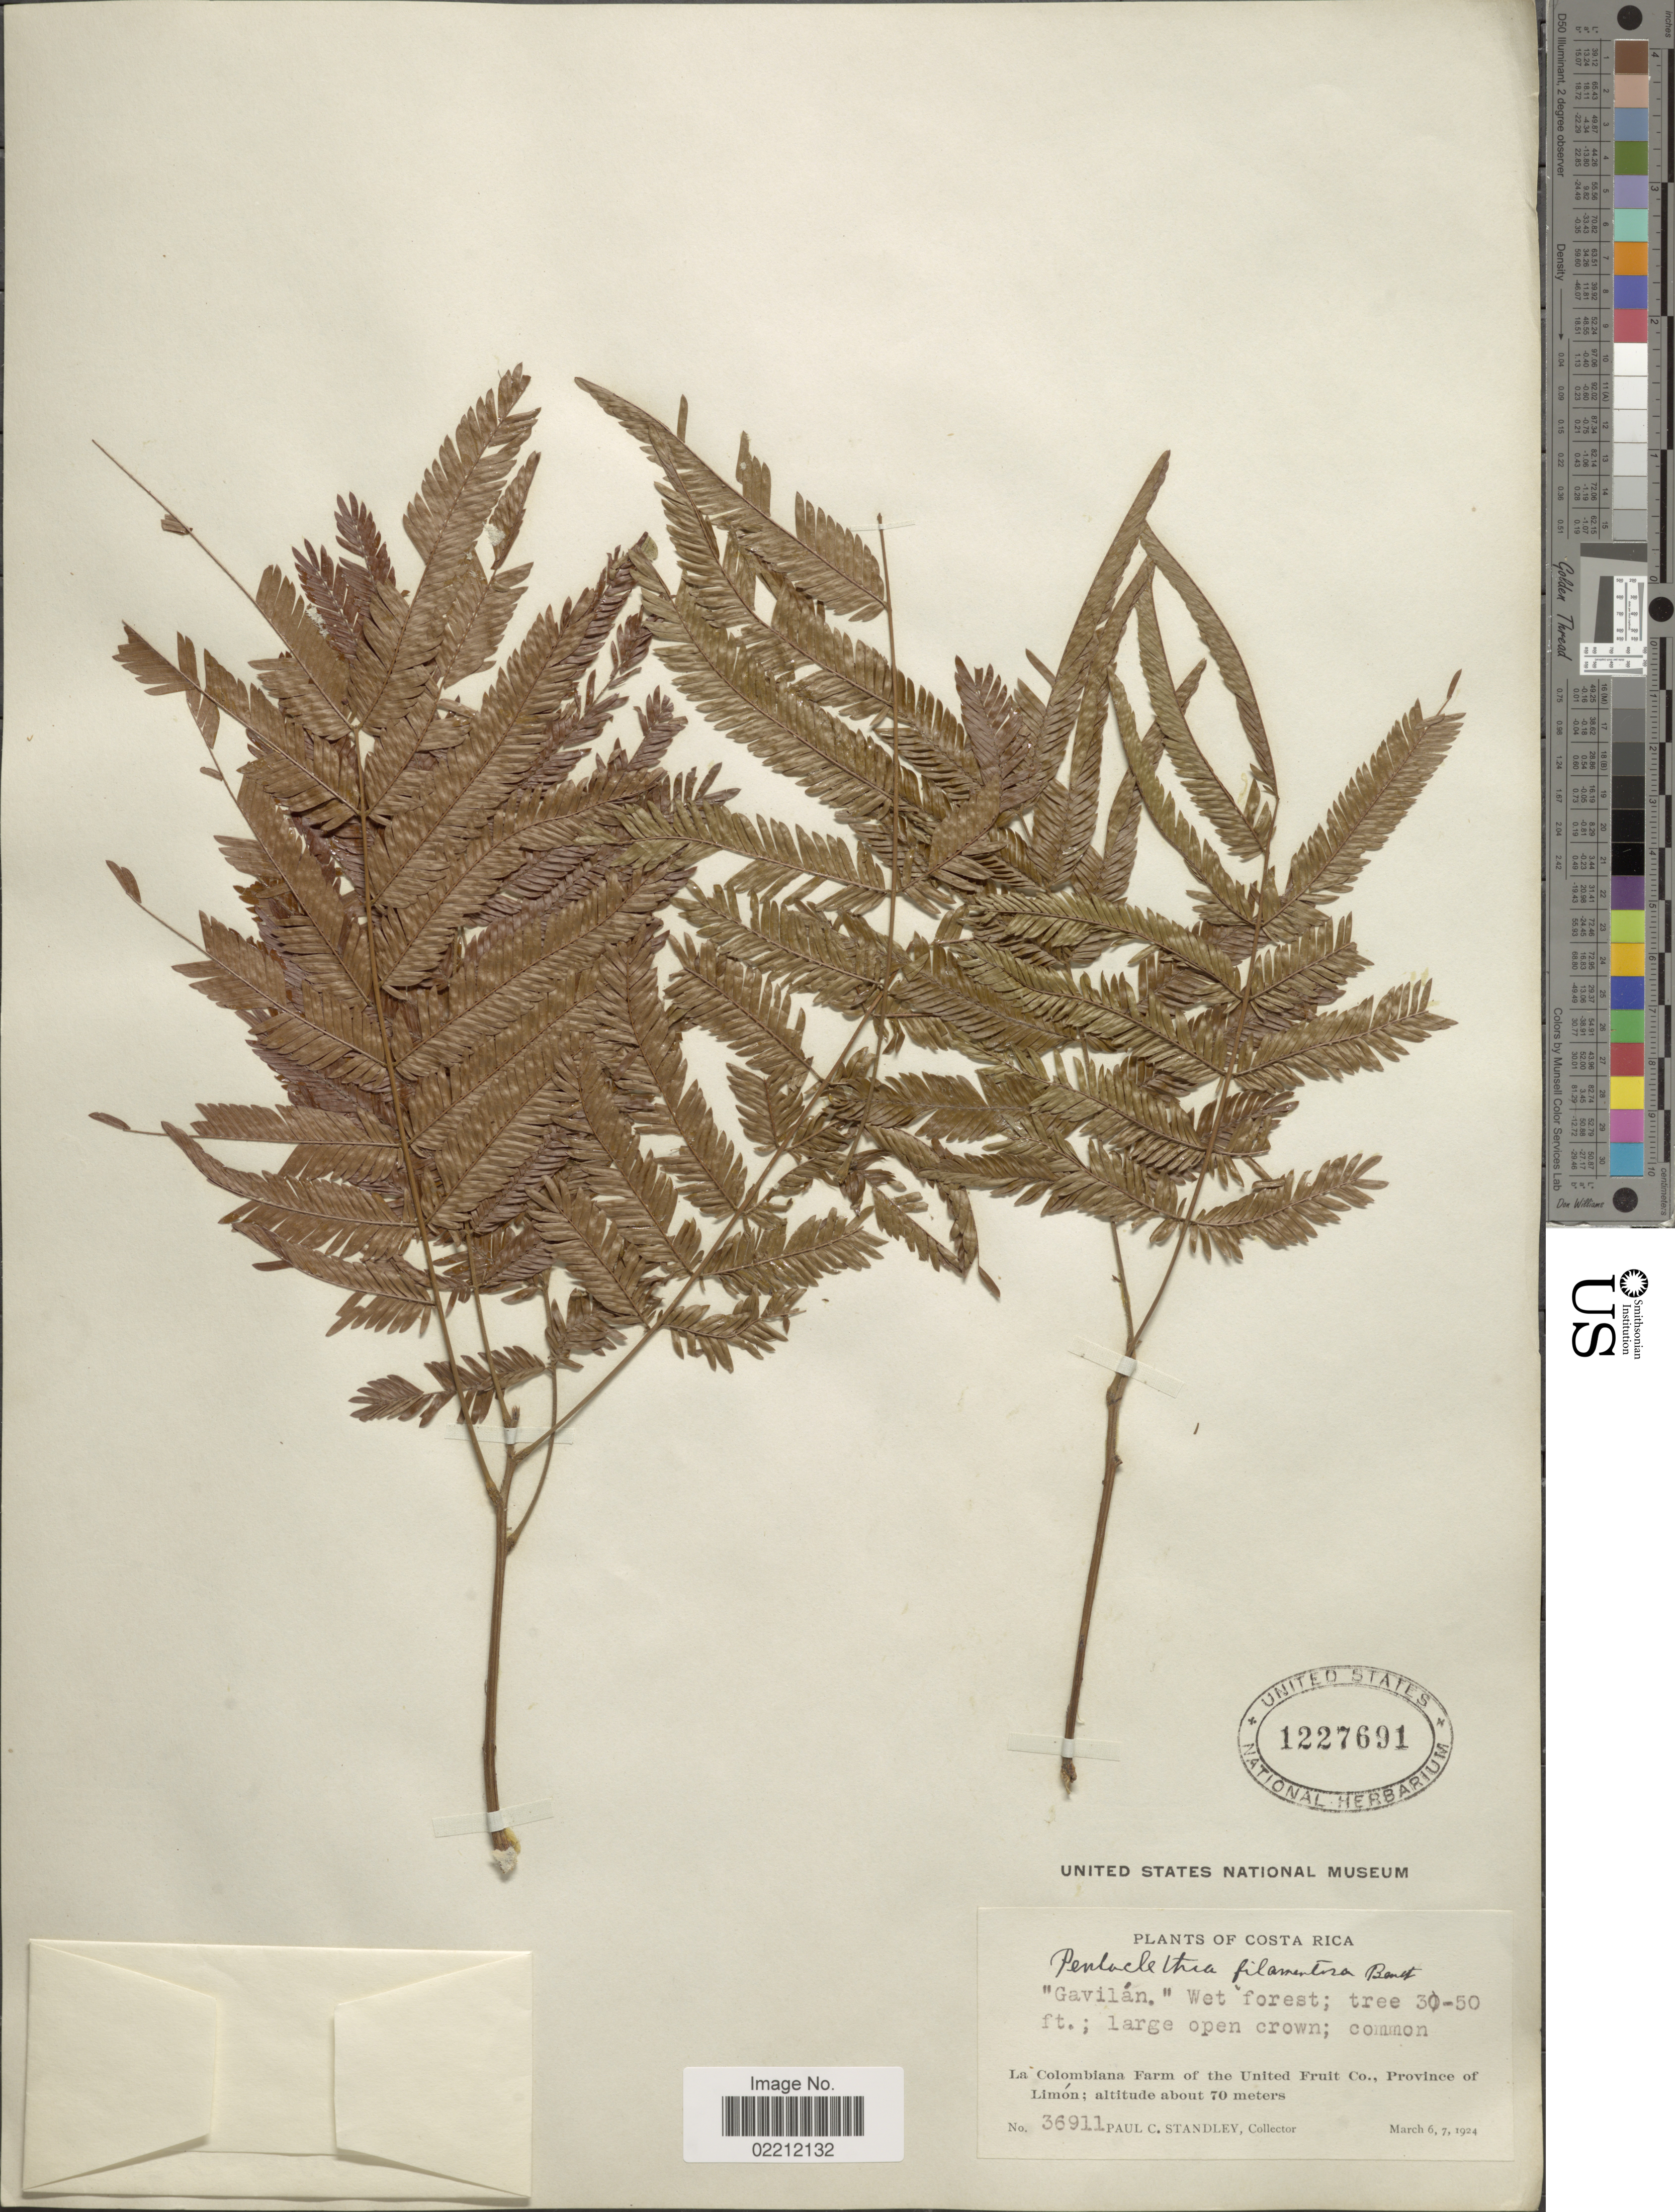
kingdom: Plantae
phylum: Tracheophyta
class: Magnoliopsida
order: Fabales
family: Fabaceae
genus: Pentaclethra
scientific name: Pentaclethra macroloba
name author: (Willd.) Kuntze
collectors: P. C. Standley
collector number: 36911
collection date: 1924-03-06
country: Costa Rica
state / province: Limón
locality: La Colombiana Farm of the United Fruit Co.,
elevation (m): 70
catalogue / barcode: US 1227691